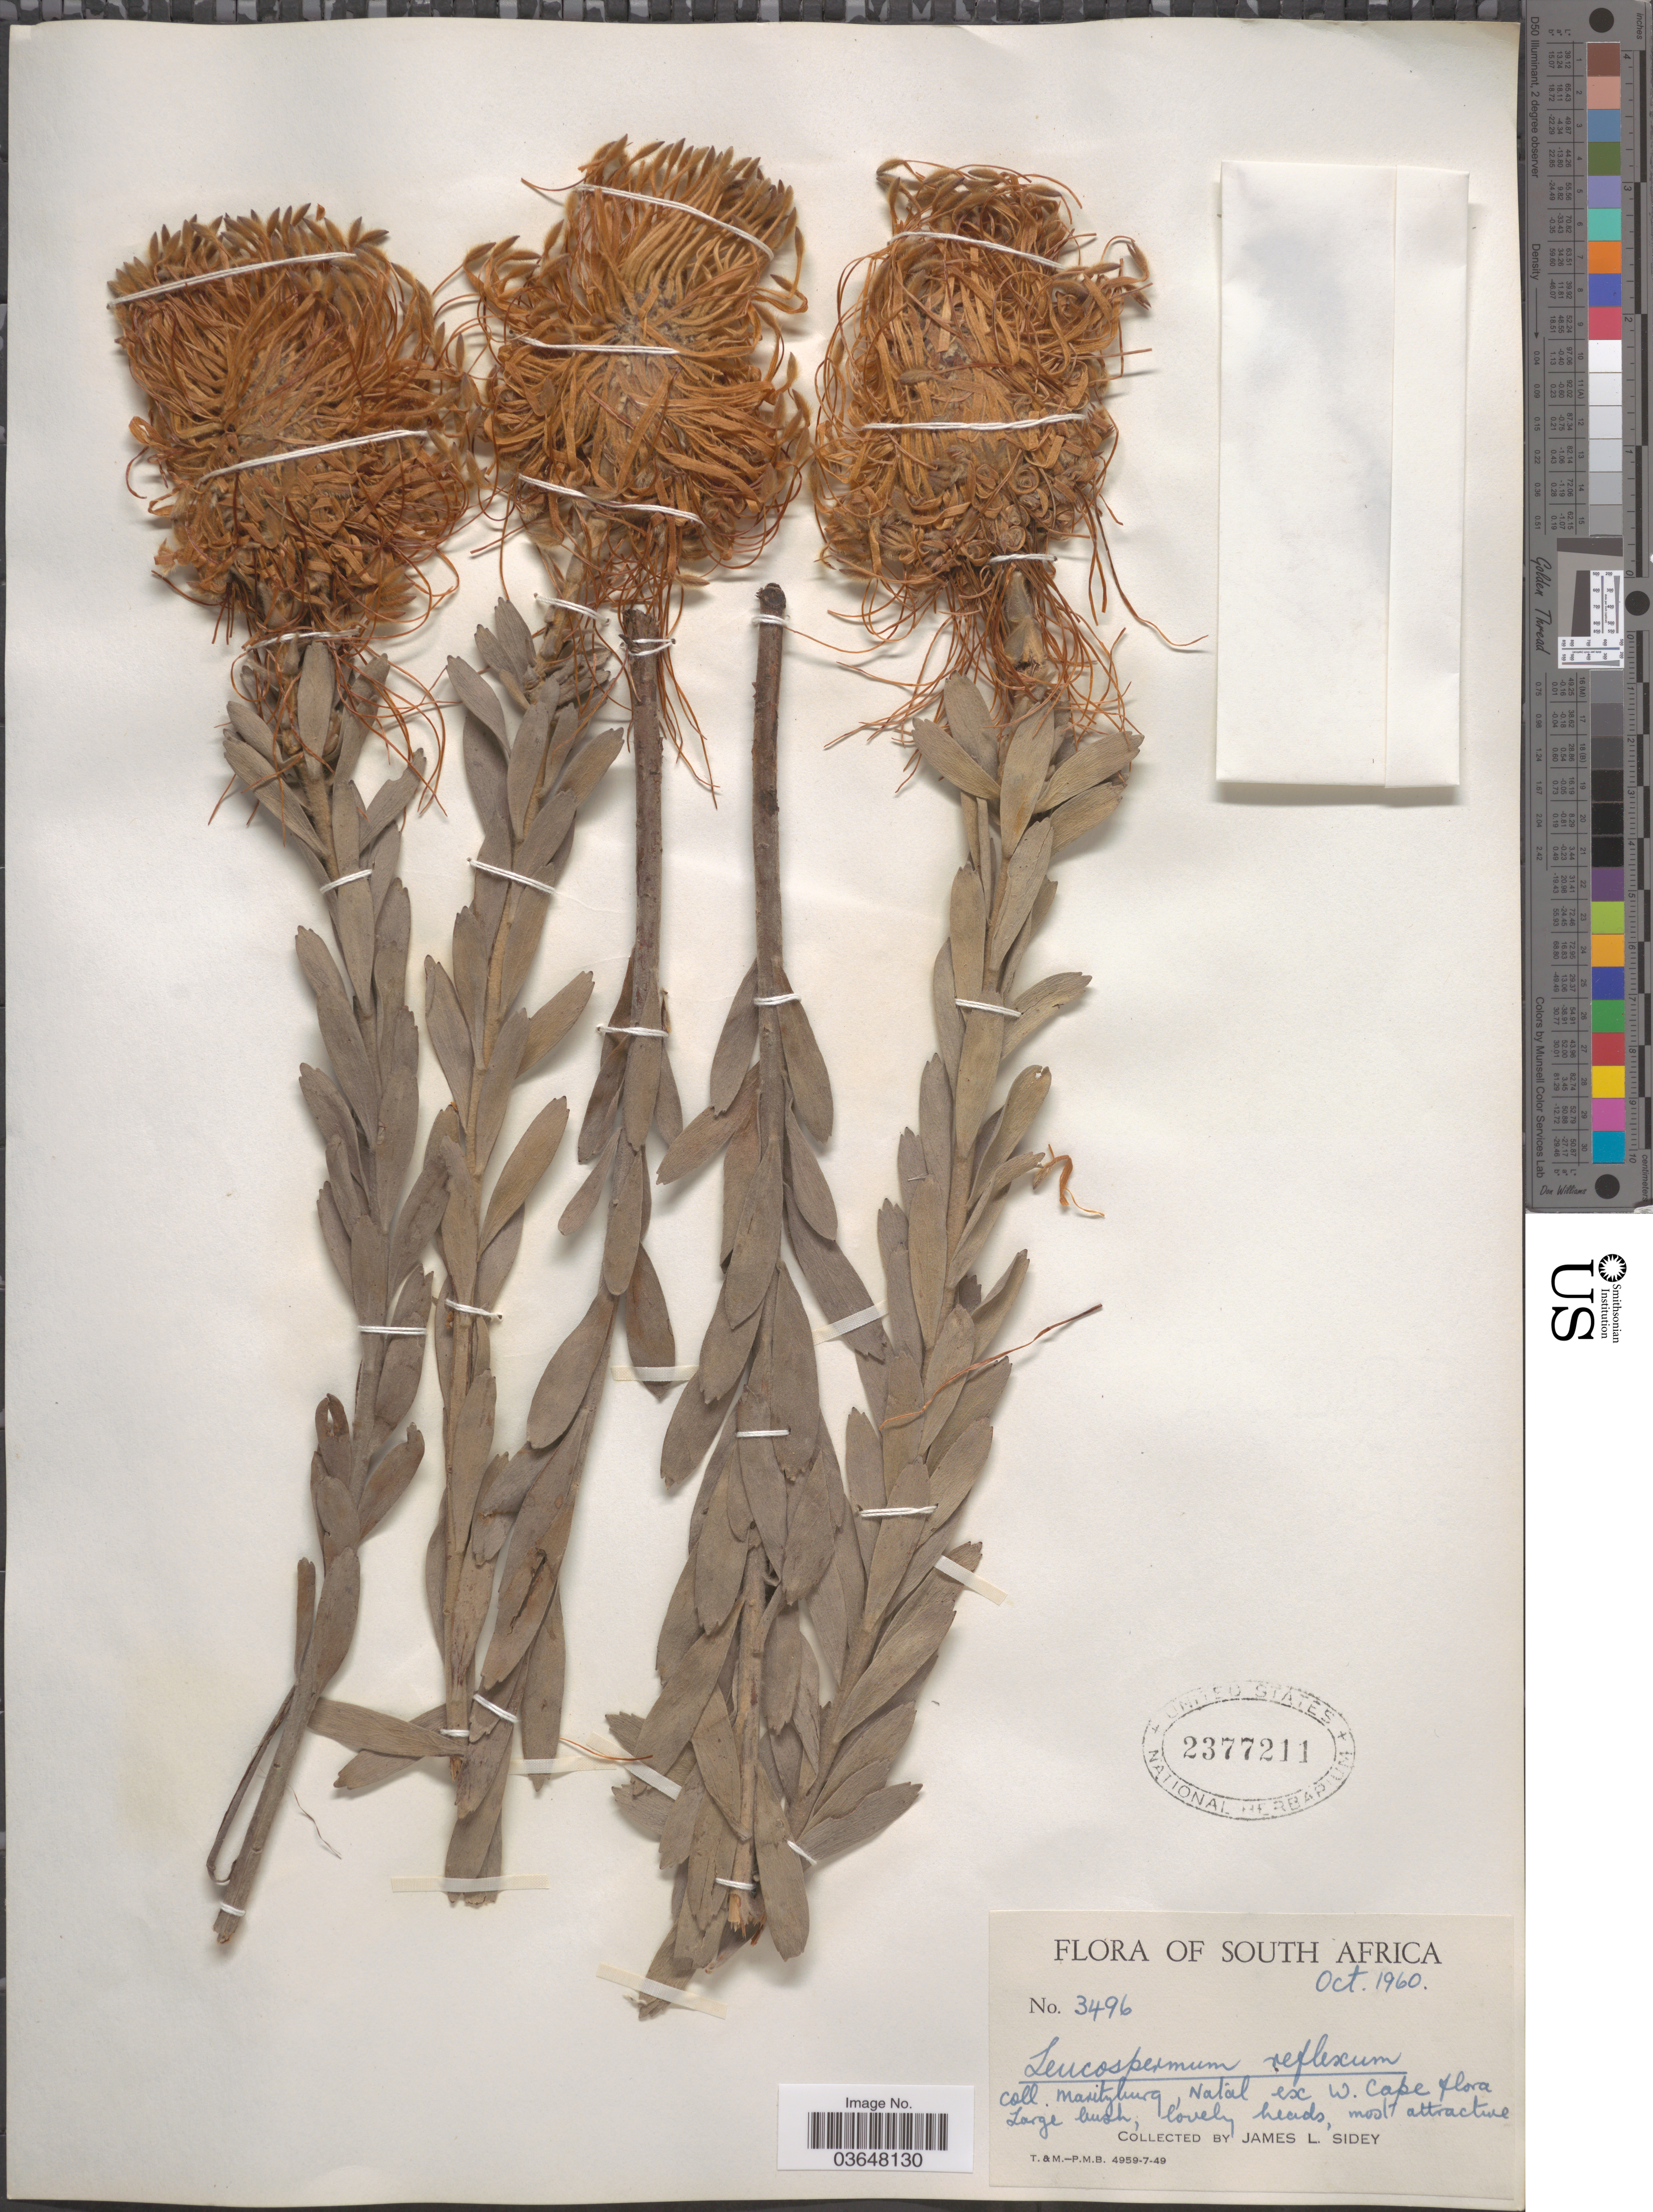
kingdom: Plantae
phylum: Tracheophyta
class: Magnoliopsida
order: Proteales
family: Proteaceae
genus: Leucospermum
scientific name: Leucospermum reflexum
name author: H. Buek ex Meisn.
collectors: J. L. Sidey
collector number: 3496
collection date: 1960-10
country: South Africa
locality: Maritzburg, Natal ex W. Cape.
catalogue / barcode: US 2377211